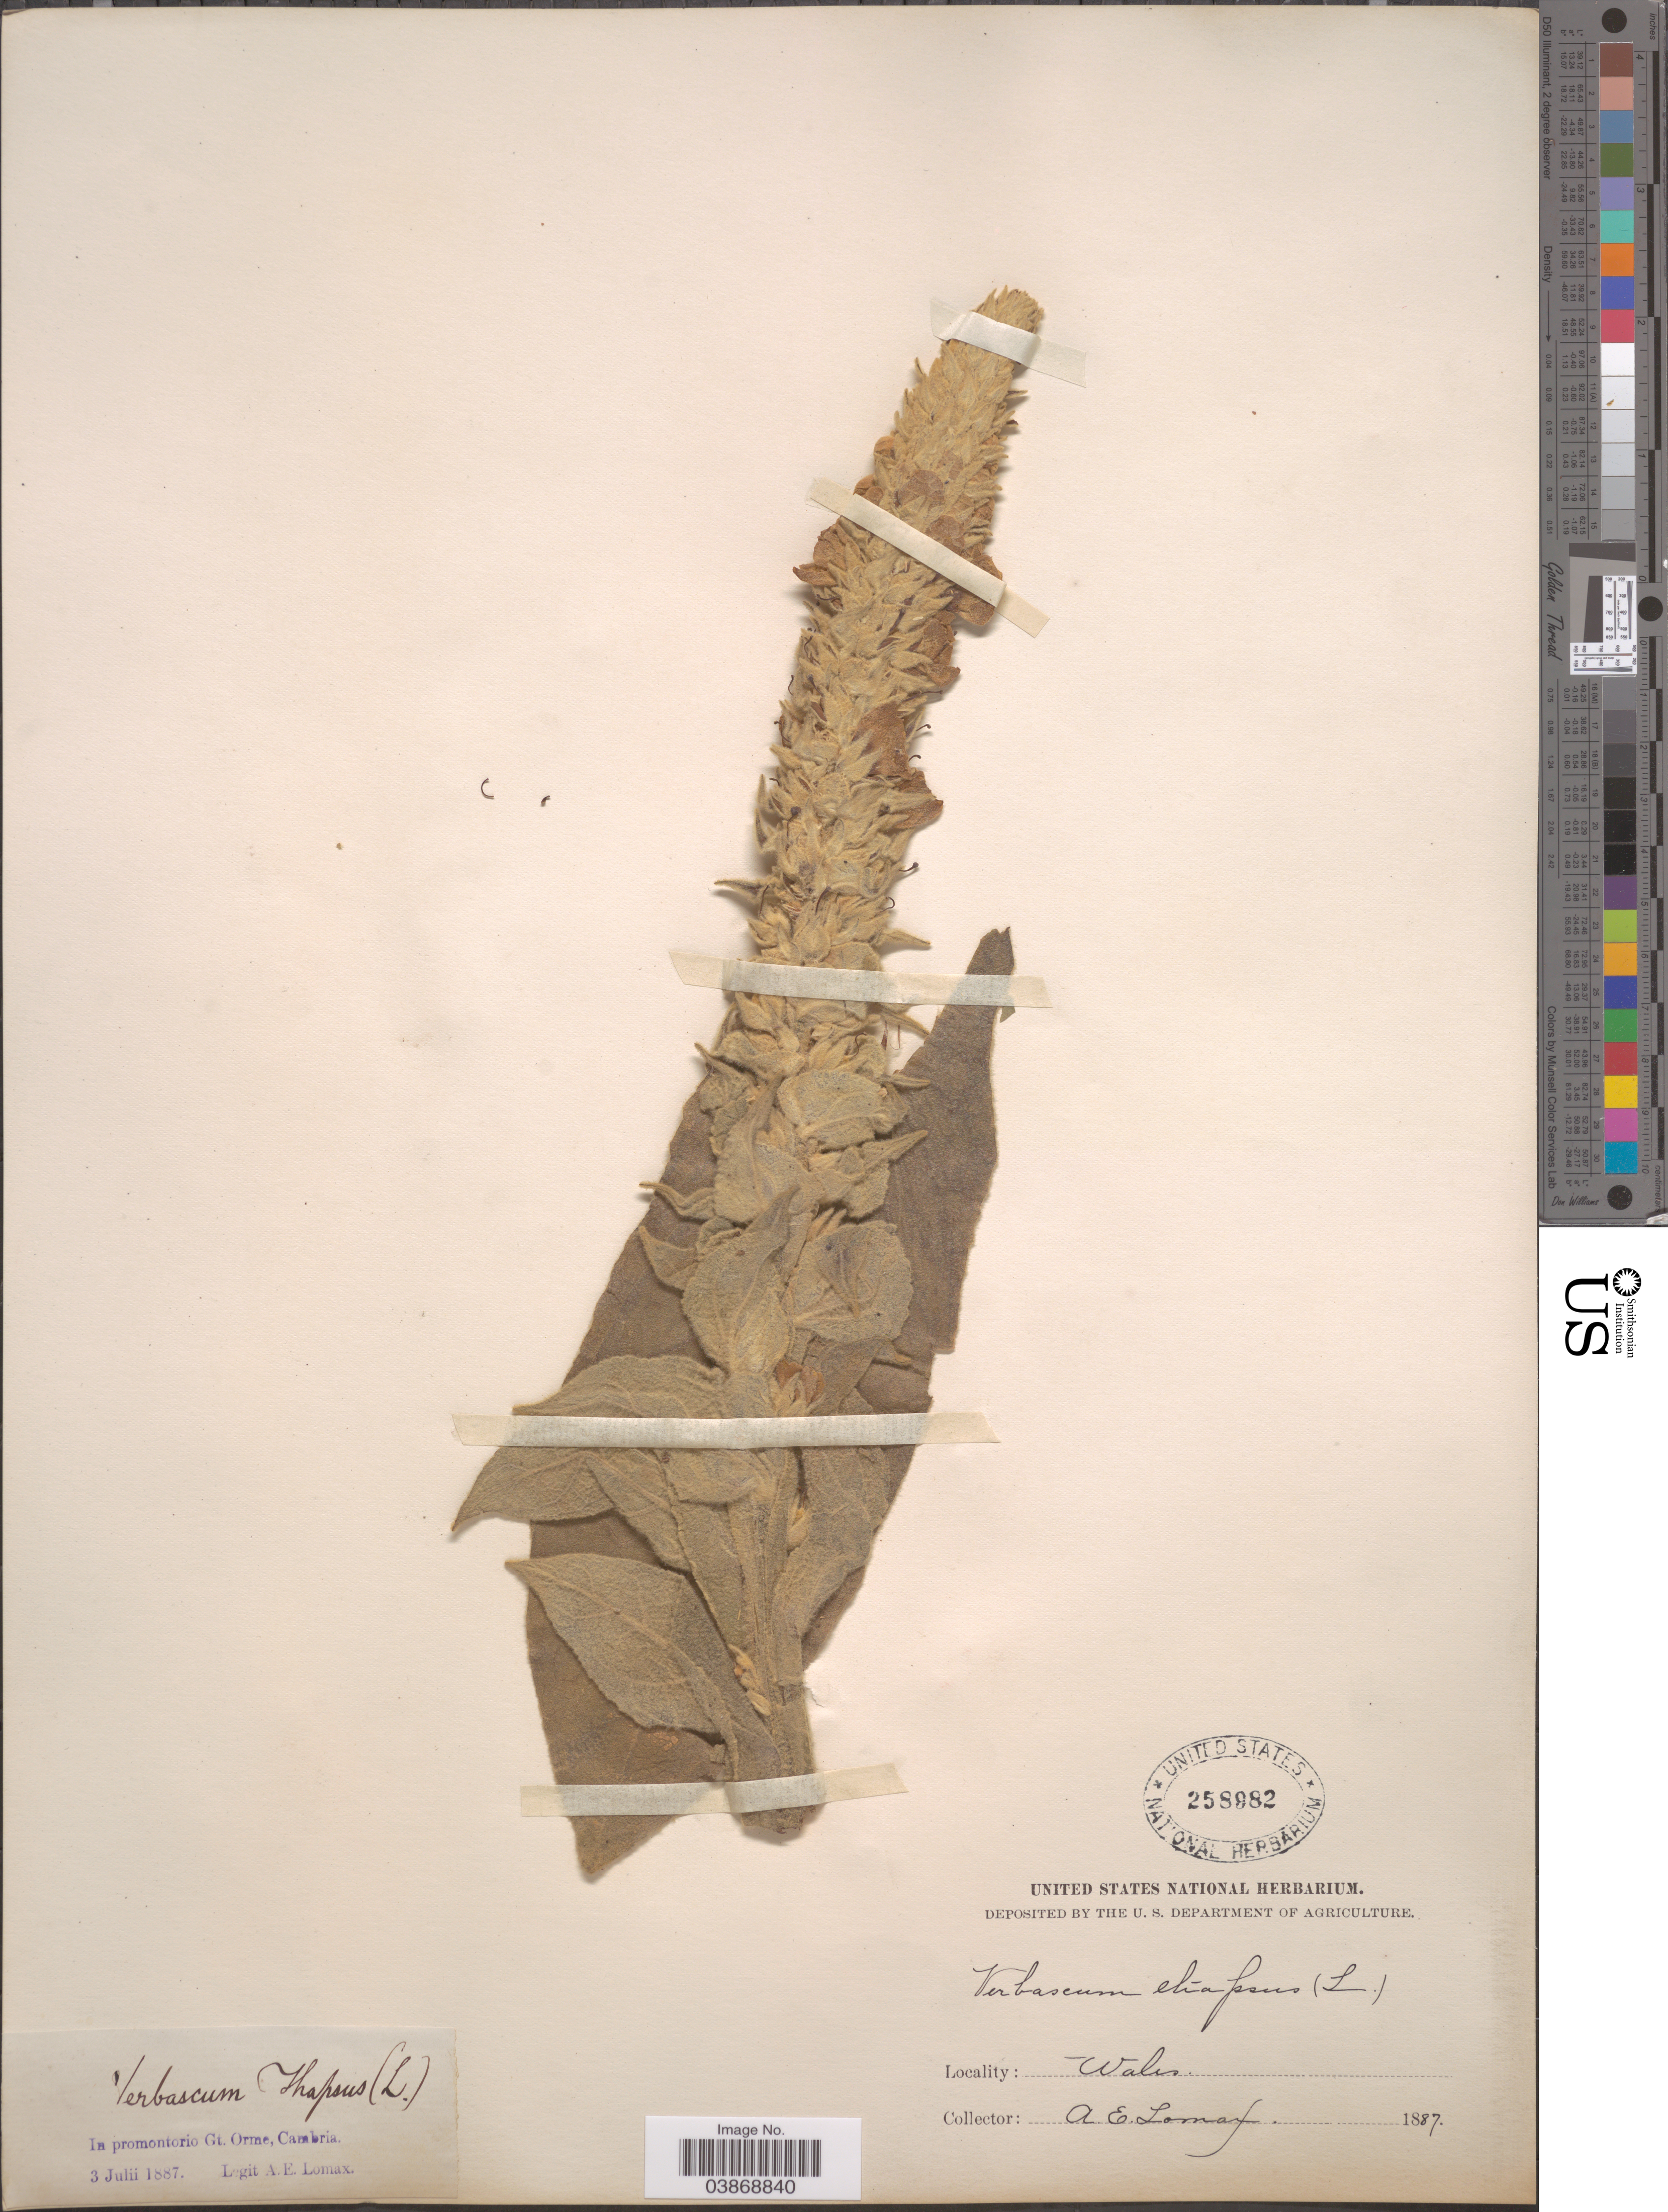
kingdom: Plantae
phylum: Tracheophyta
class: Magnoliopsida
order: Lamiales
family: Scrophulariaceae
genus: Verbascum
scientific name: Verbascum thapsus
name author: L.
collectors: A. Lomax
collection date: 1887-07-03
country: United Kingdom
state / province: Wales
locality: In promontorio Gt. Orme, Cambria.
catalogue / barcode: US 258982